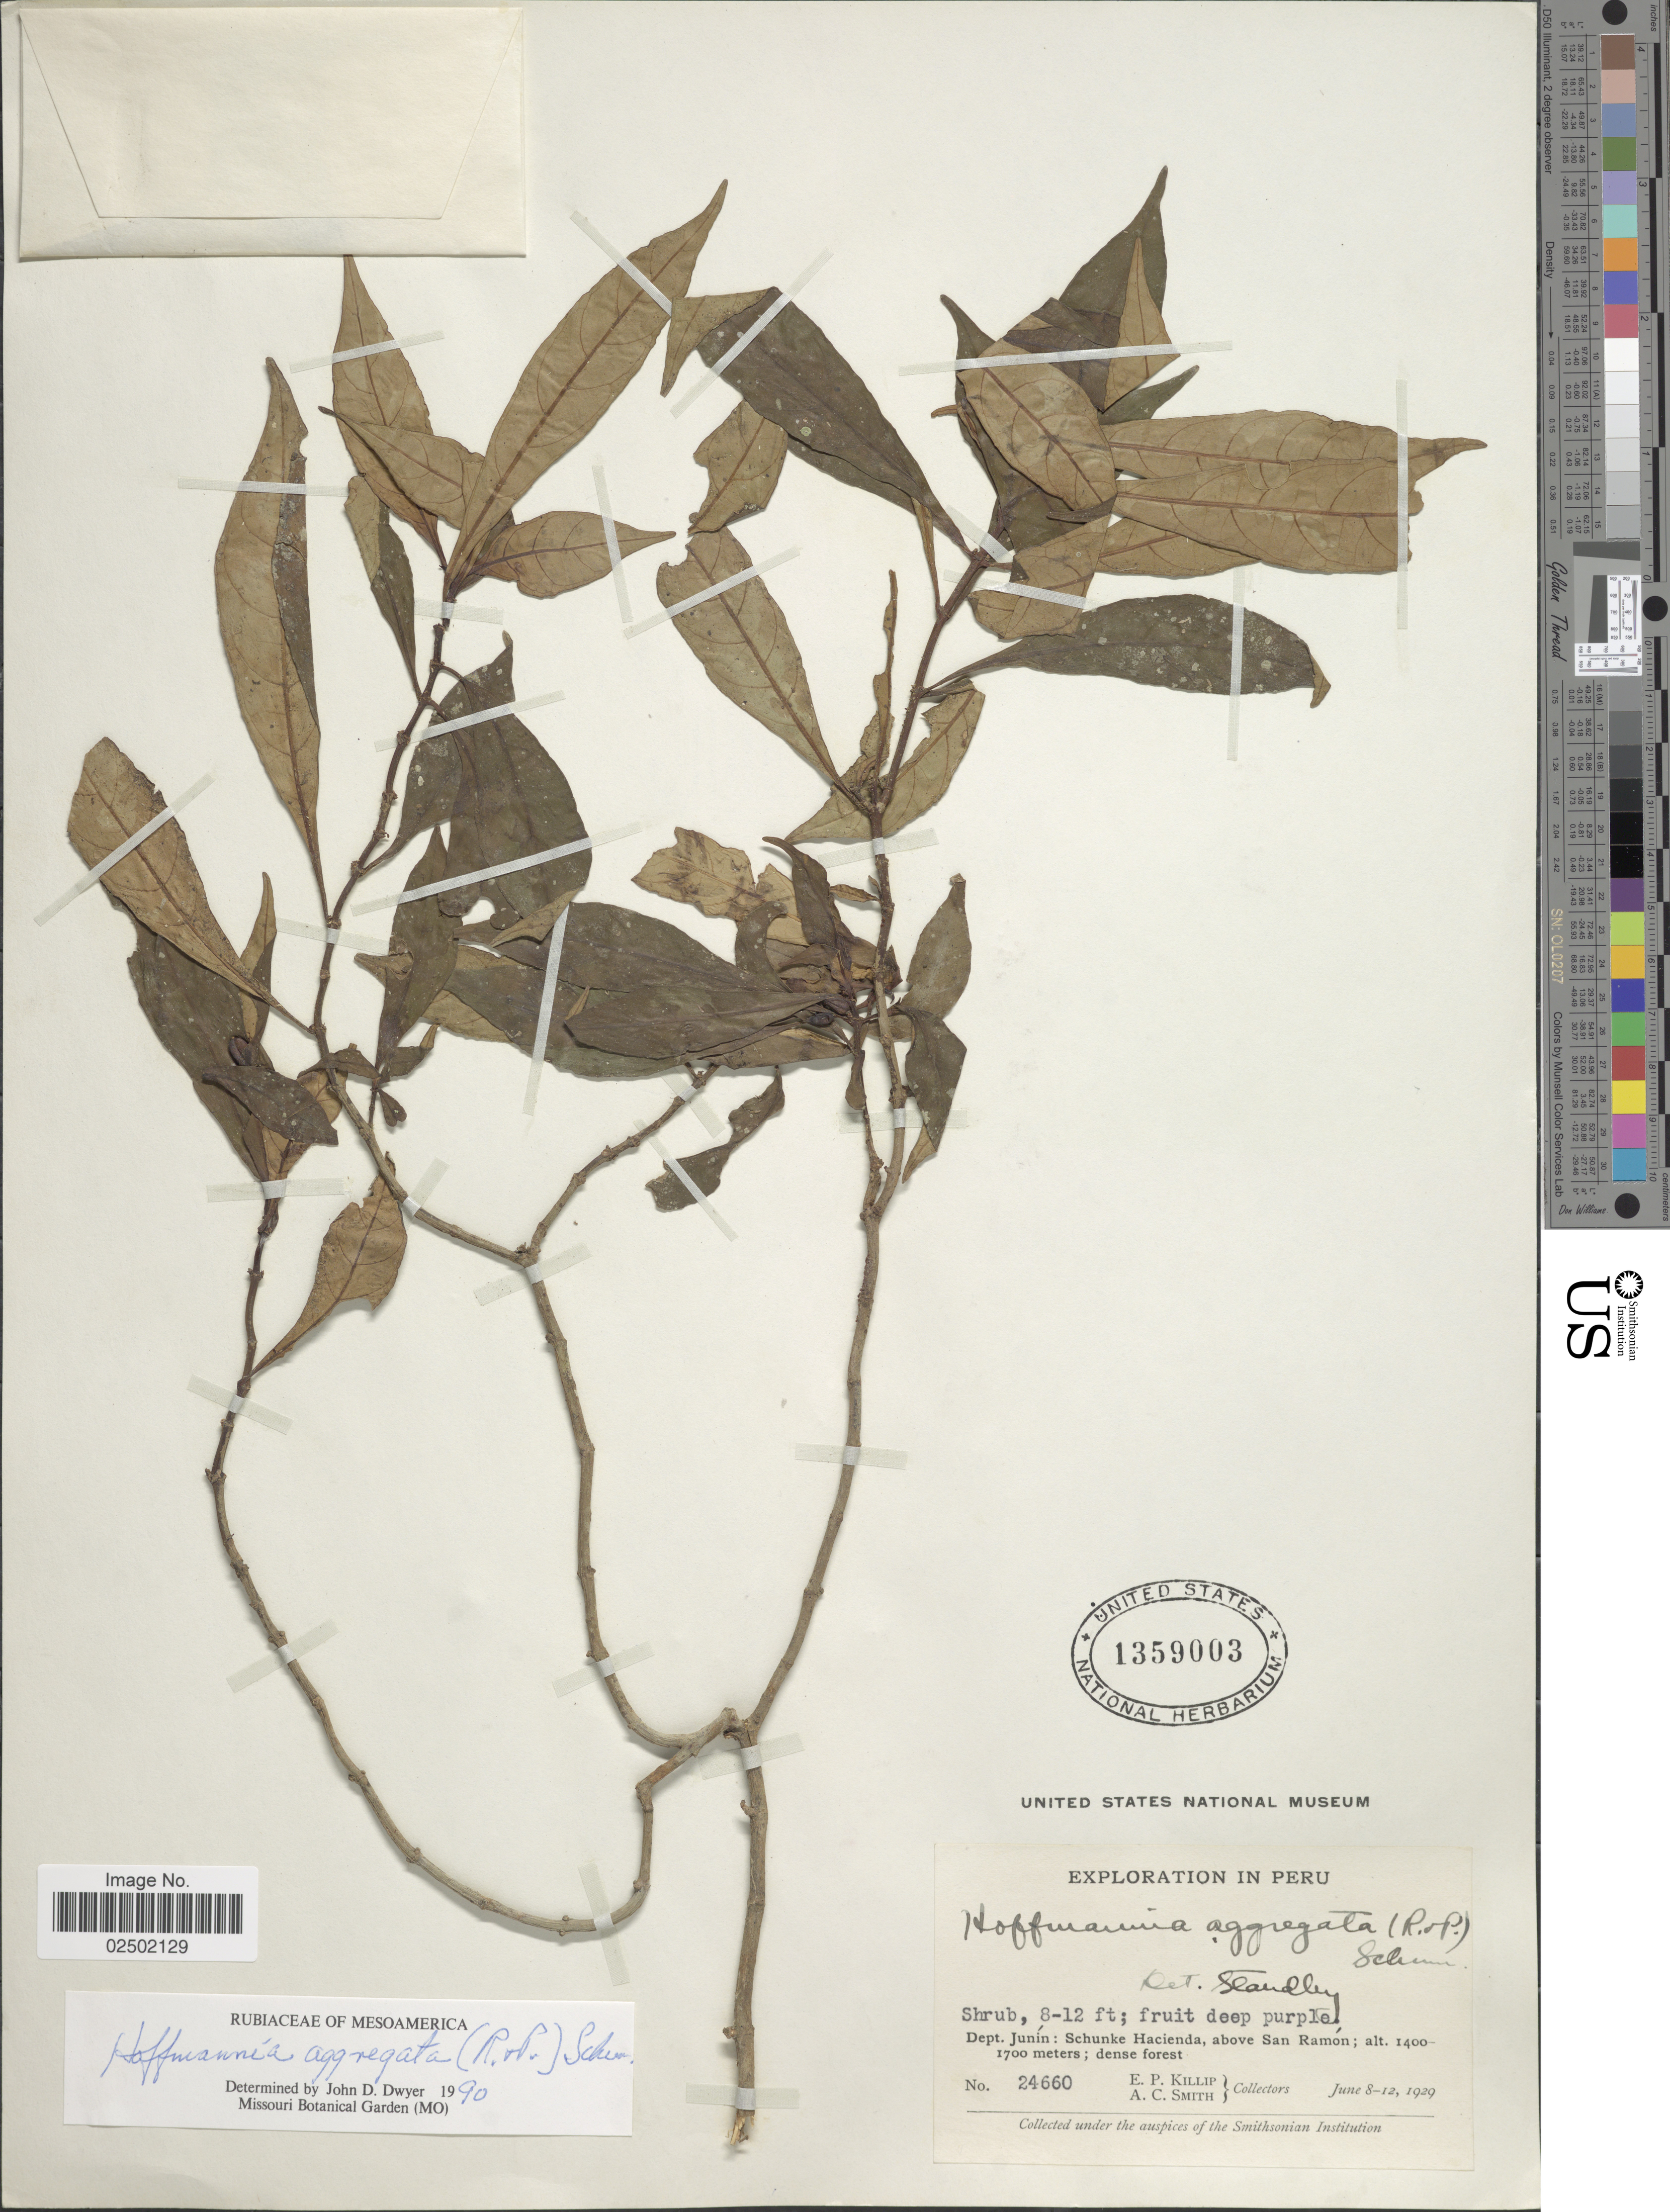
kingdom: Plantae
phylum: Tracheophyta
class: Magnoliopsida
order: Gentianales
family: Rubiaceae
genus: Hoffmannia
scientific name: Hoffmannia aggregata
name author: (Ruiz & Pav.) K. Schum.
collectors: E. P. Killip & A. C. Smith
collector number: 24660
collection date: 1929-06-08/1929-06-12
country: Peru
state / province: Junín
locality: Schunke Hacienda, above San Ramon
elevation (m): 1400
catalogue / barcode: US 1359003